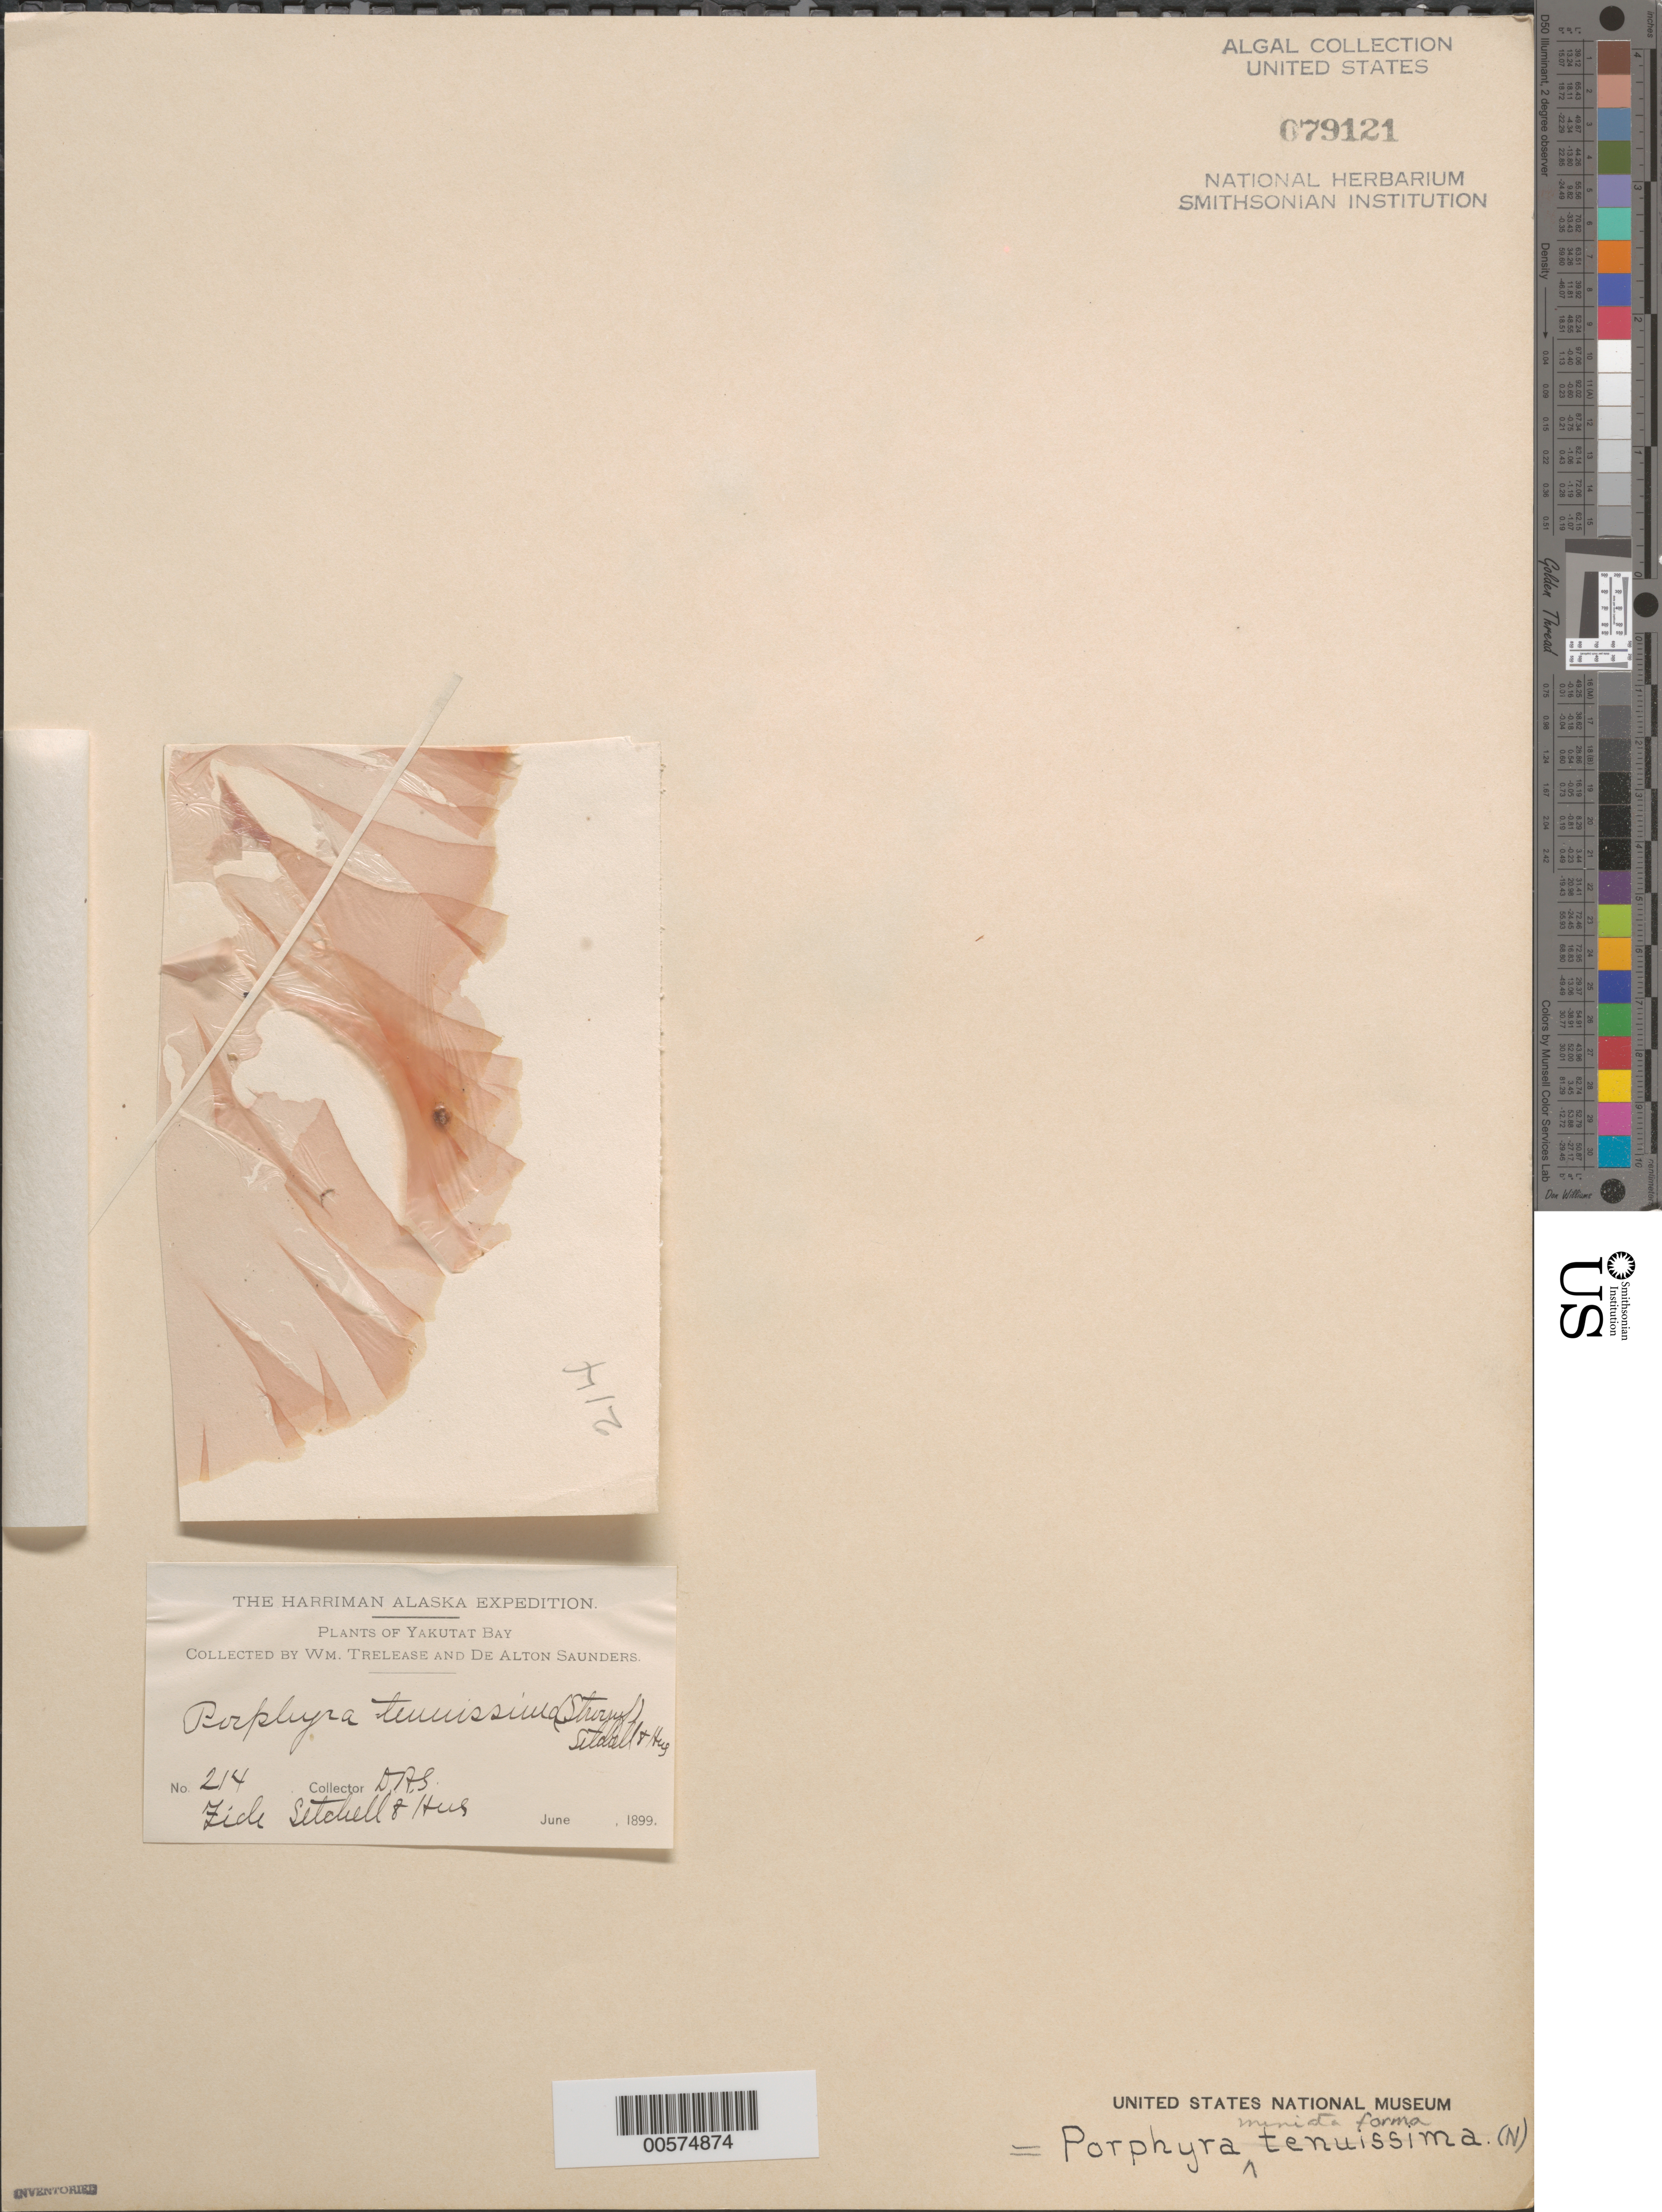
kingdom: Plantae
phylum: Rhodophyta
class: Bangiophyceae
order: Bangiales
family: Bangiaceae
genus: Wildemania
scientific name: Wildemania miniata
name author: (C. Agardh) Foslie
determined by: Algae name updating Project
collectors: D. Saunders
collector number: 214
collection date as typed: Jun 1899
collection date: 1899-06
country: United States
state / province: Alaska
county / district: Skagway-Yakutat-Angoon Division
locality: Yakutat Bay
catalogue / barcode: US 79121